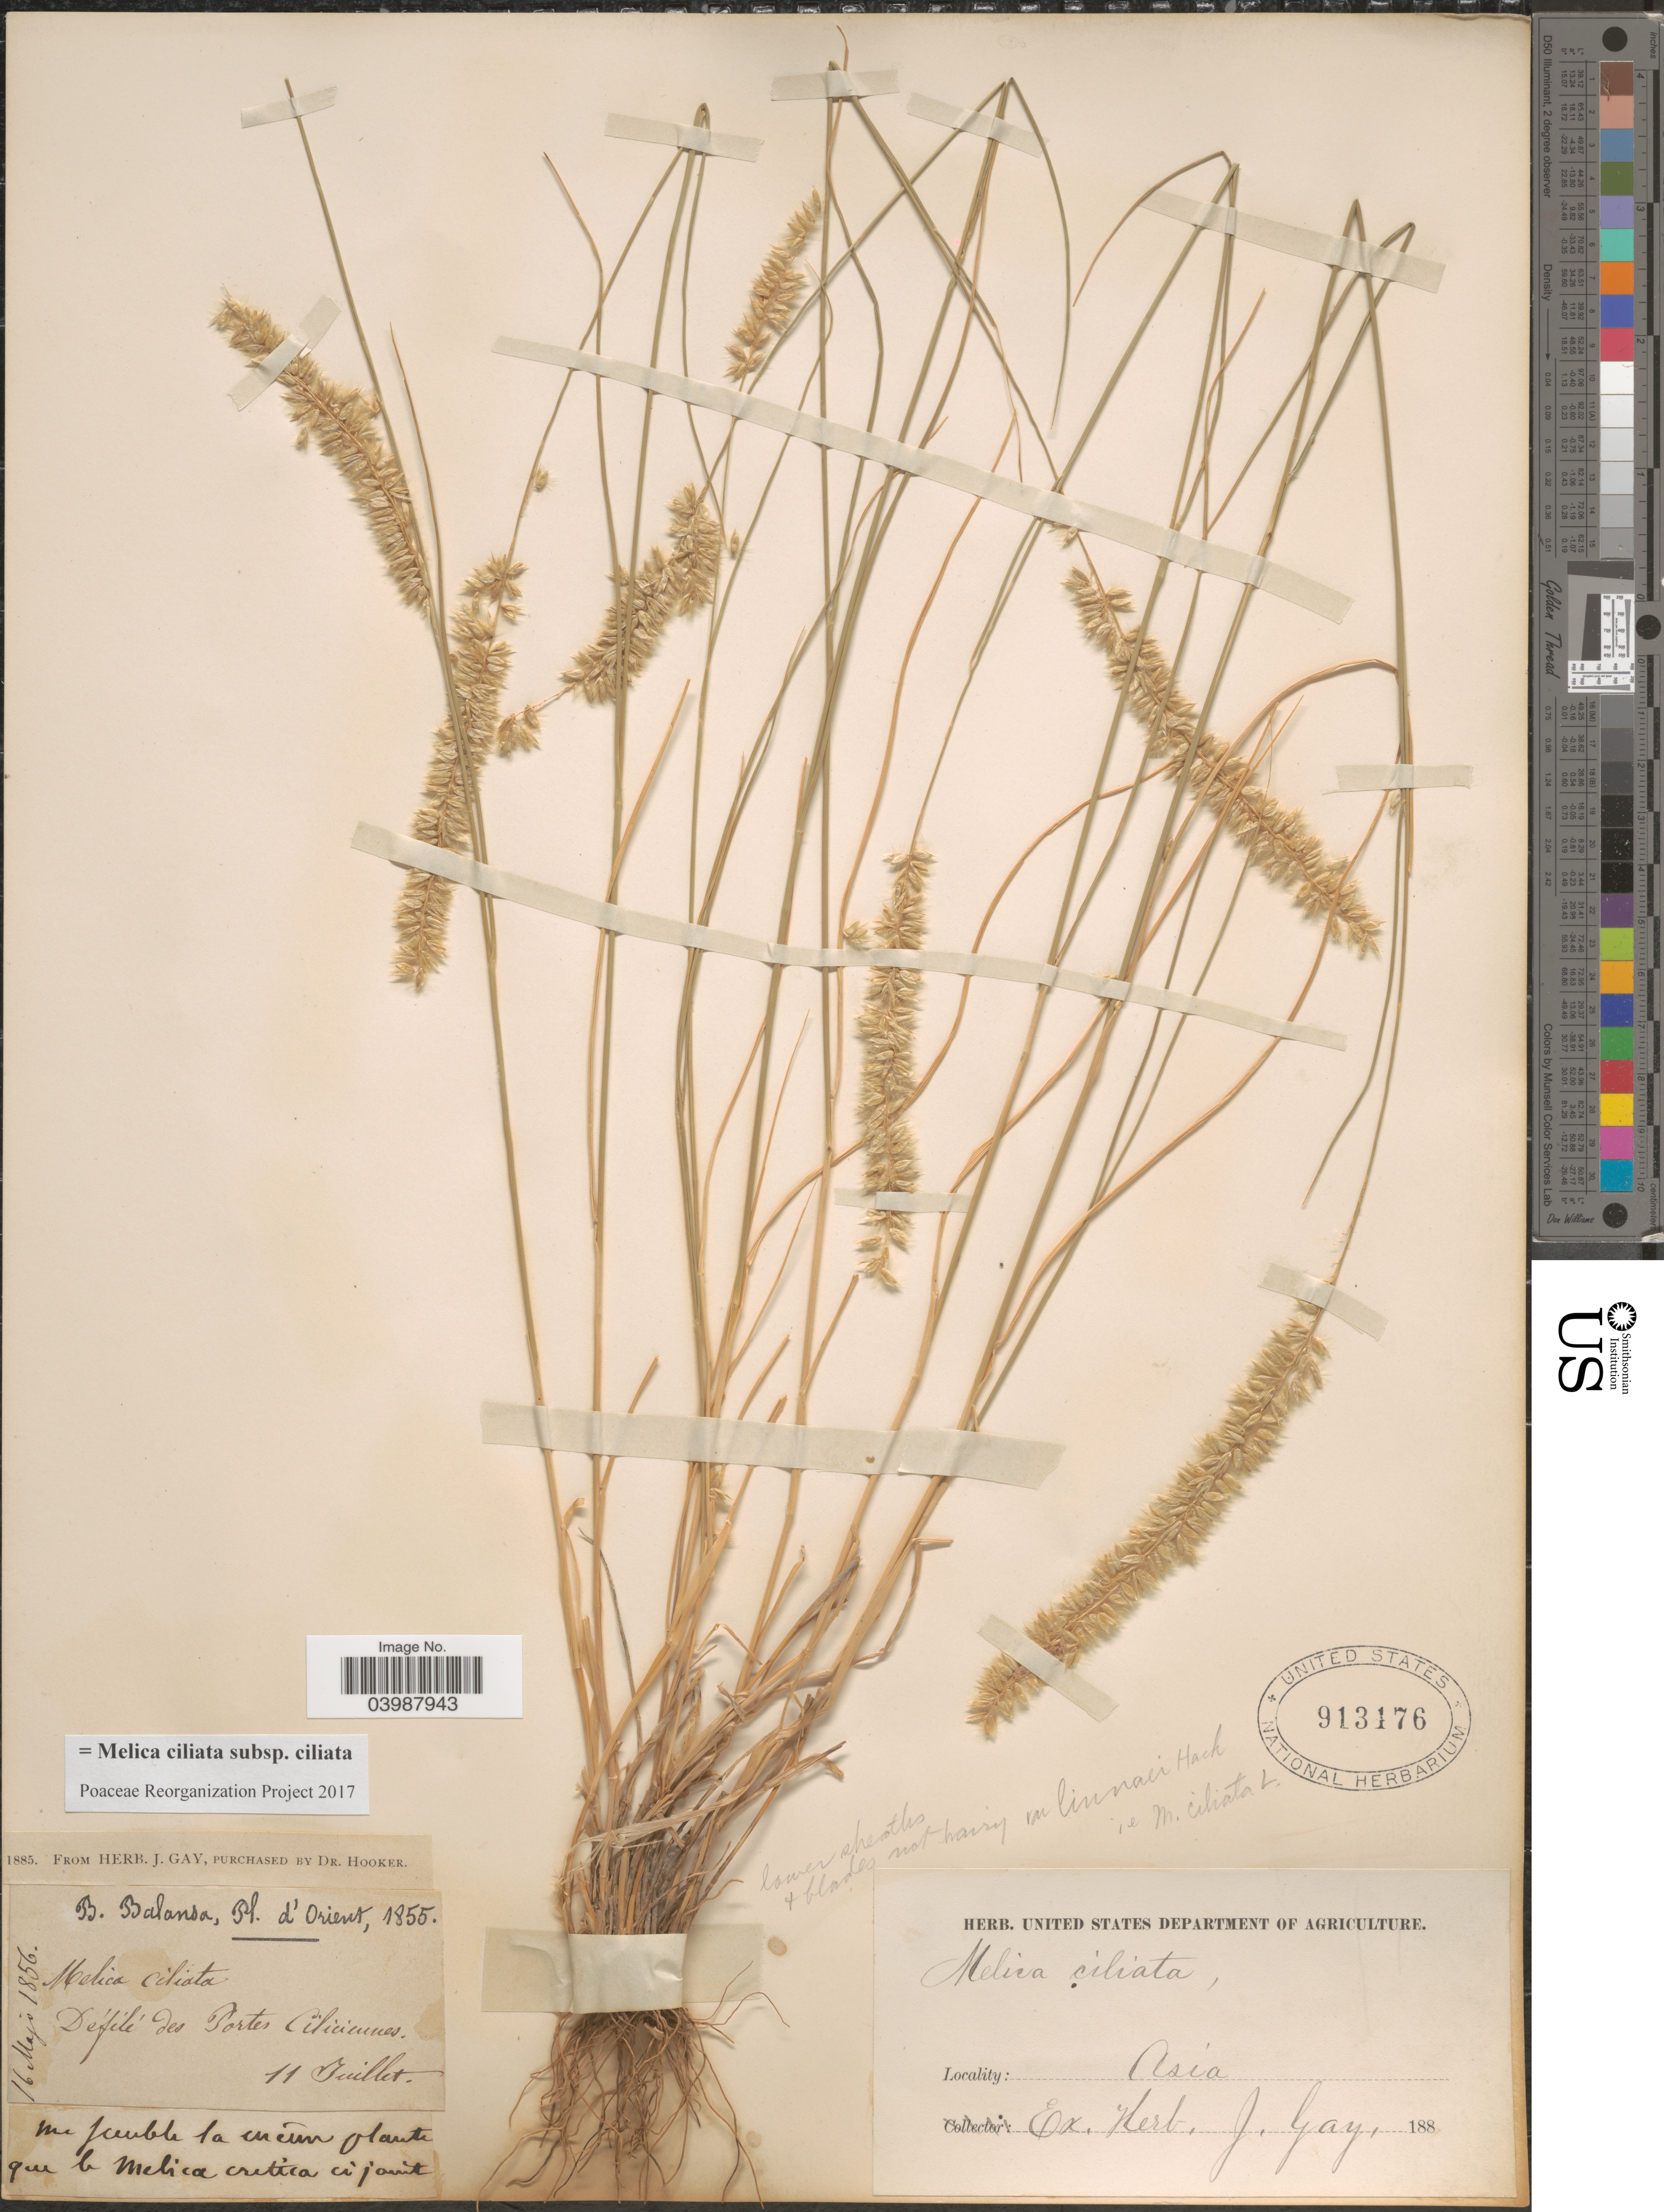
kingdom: Plantae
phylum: Tracheophyta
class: Liliopsida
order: Poales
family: Poaceae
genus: Melica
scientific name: Melica ciliata subsp. ciliata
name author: L.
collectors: B. Balansa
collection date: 1856-05-16/1856-07-11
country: Turkey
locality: Orient. Defilí des Portes Ciliciennes. Asia.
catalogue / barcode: US 913176